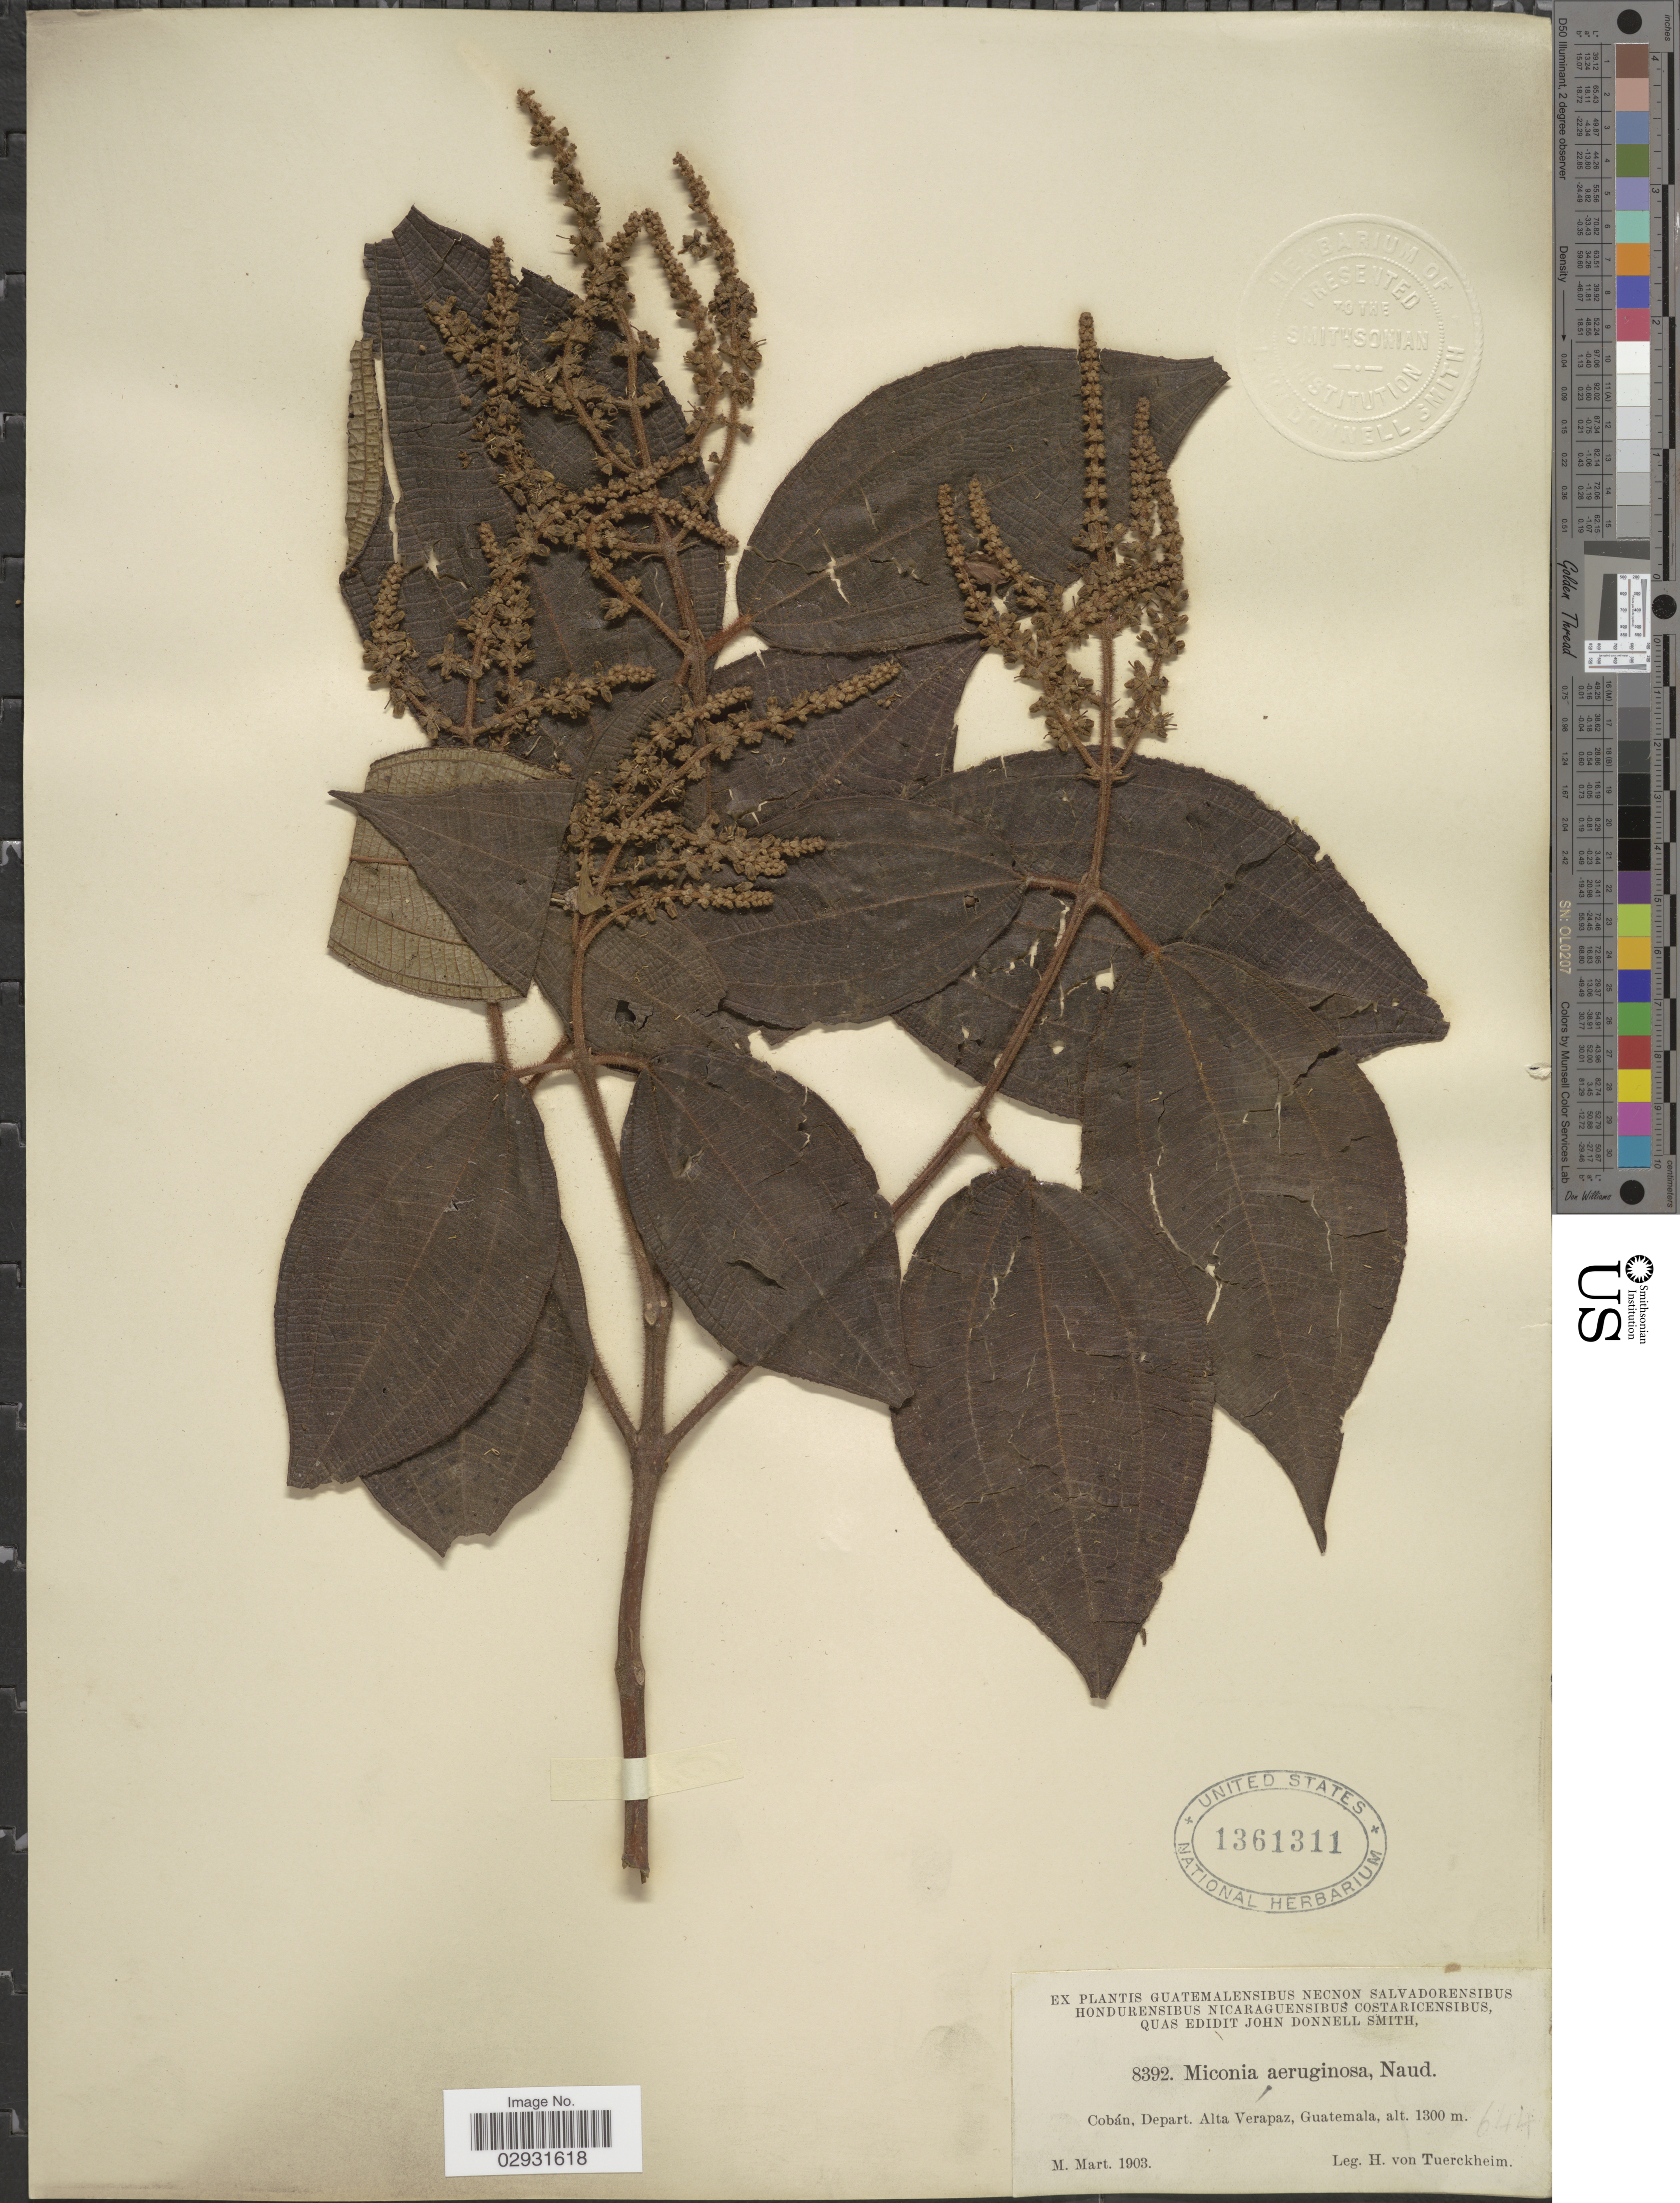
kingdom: Plantae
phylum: Tracheophyta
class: Magnoliopsida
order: Myrtales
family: Melastomataceae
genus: Miconia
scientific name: Miconia aeruginosa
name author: Naudin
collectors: H. von Türckheim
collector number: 8392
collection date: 1903-03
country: Guatemala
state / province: Alta Verapaz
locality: Cobán, Depart. Alta Verapaz.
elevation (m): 1300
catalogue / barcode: US 1361311